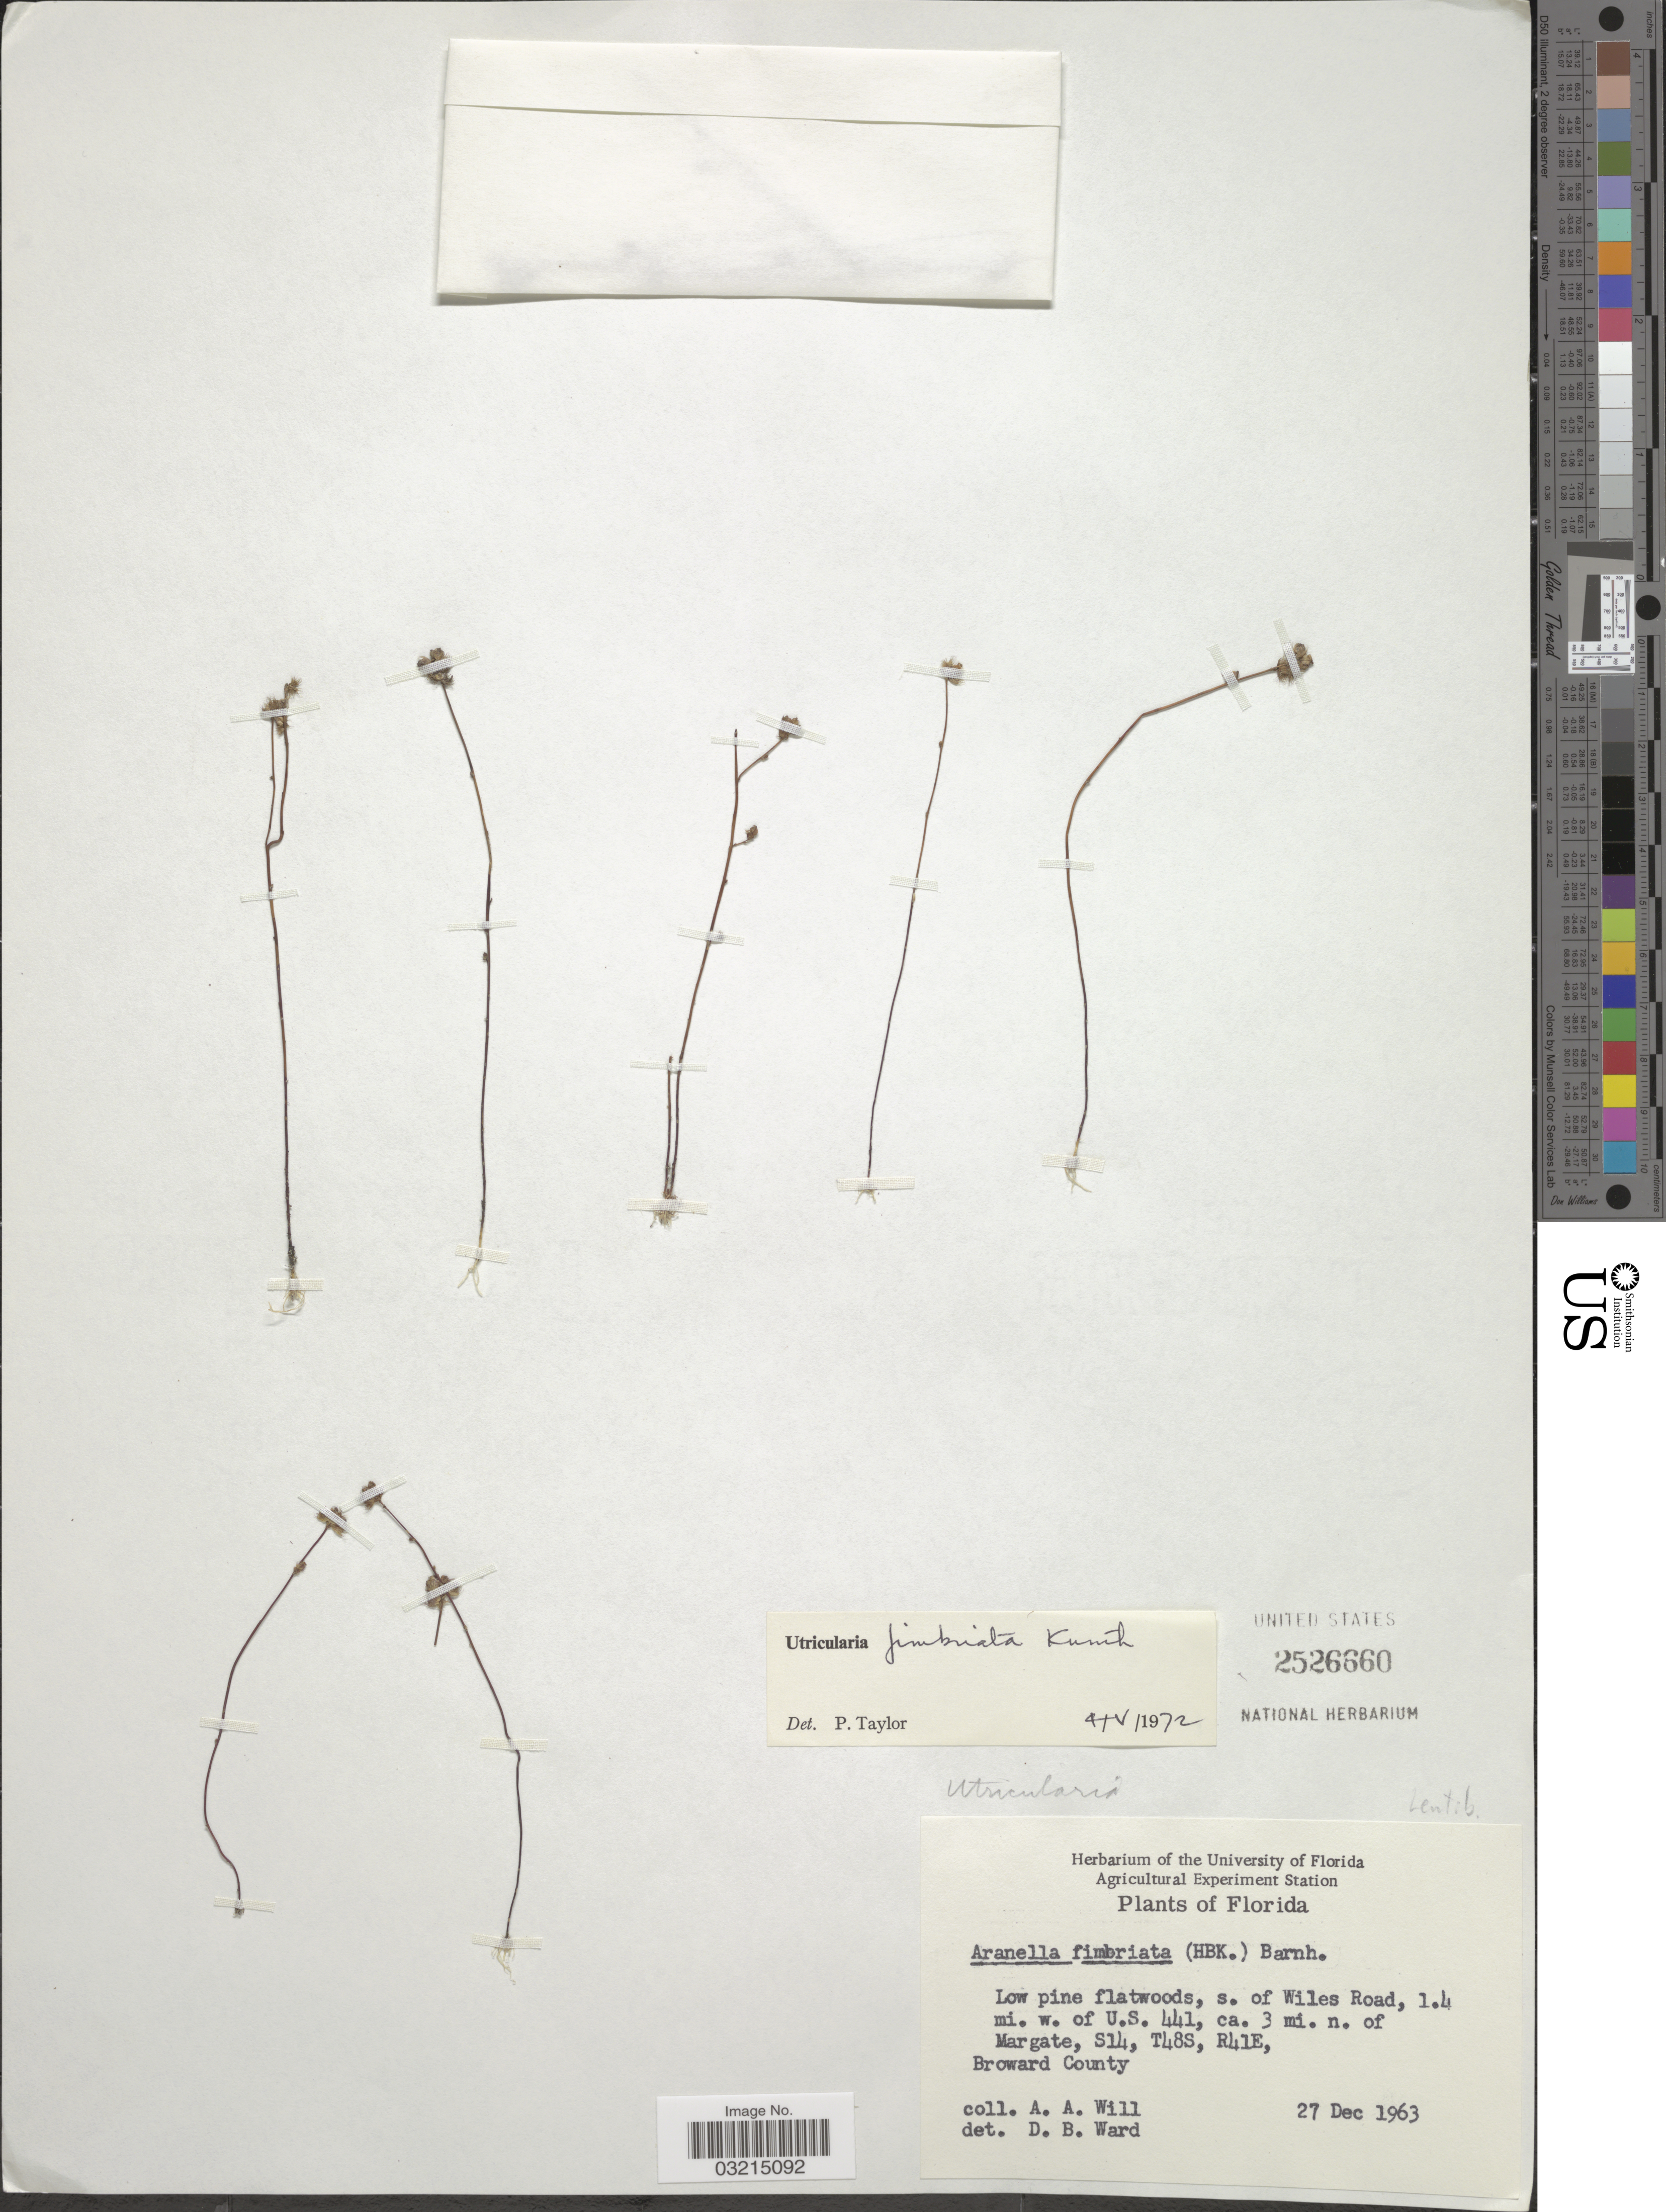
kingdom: Plantae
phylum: Tracheophyta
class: Magnoliopsida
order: Lamiales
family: Lentibulariaceae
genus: Utricularia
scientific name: Utricularia fimbriata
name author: Kunth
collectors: A. Will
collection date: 1963-12-27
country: United States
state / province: Florida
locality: Low pine flatwoods, s. of Wiles Road, 1.4 mi. w. of U.S. 441, ca. 3 mi. n. of Margate, S14, T48S, R41E. Broward County.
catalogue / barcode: US 2526660